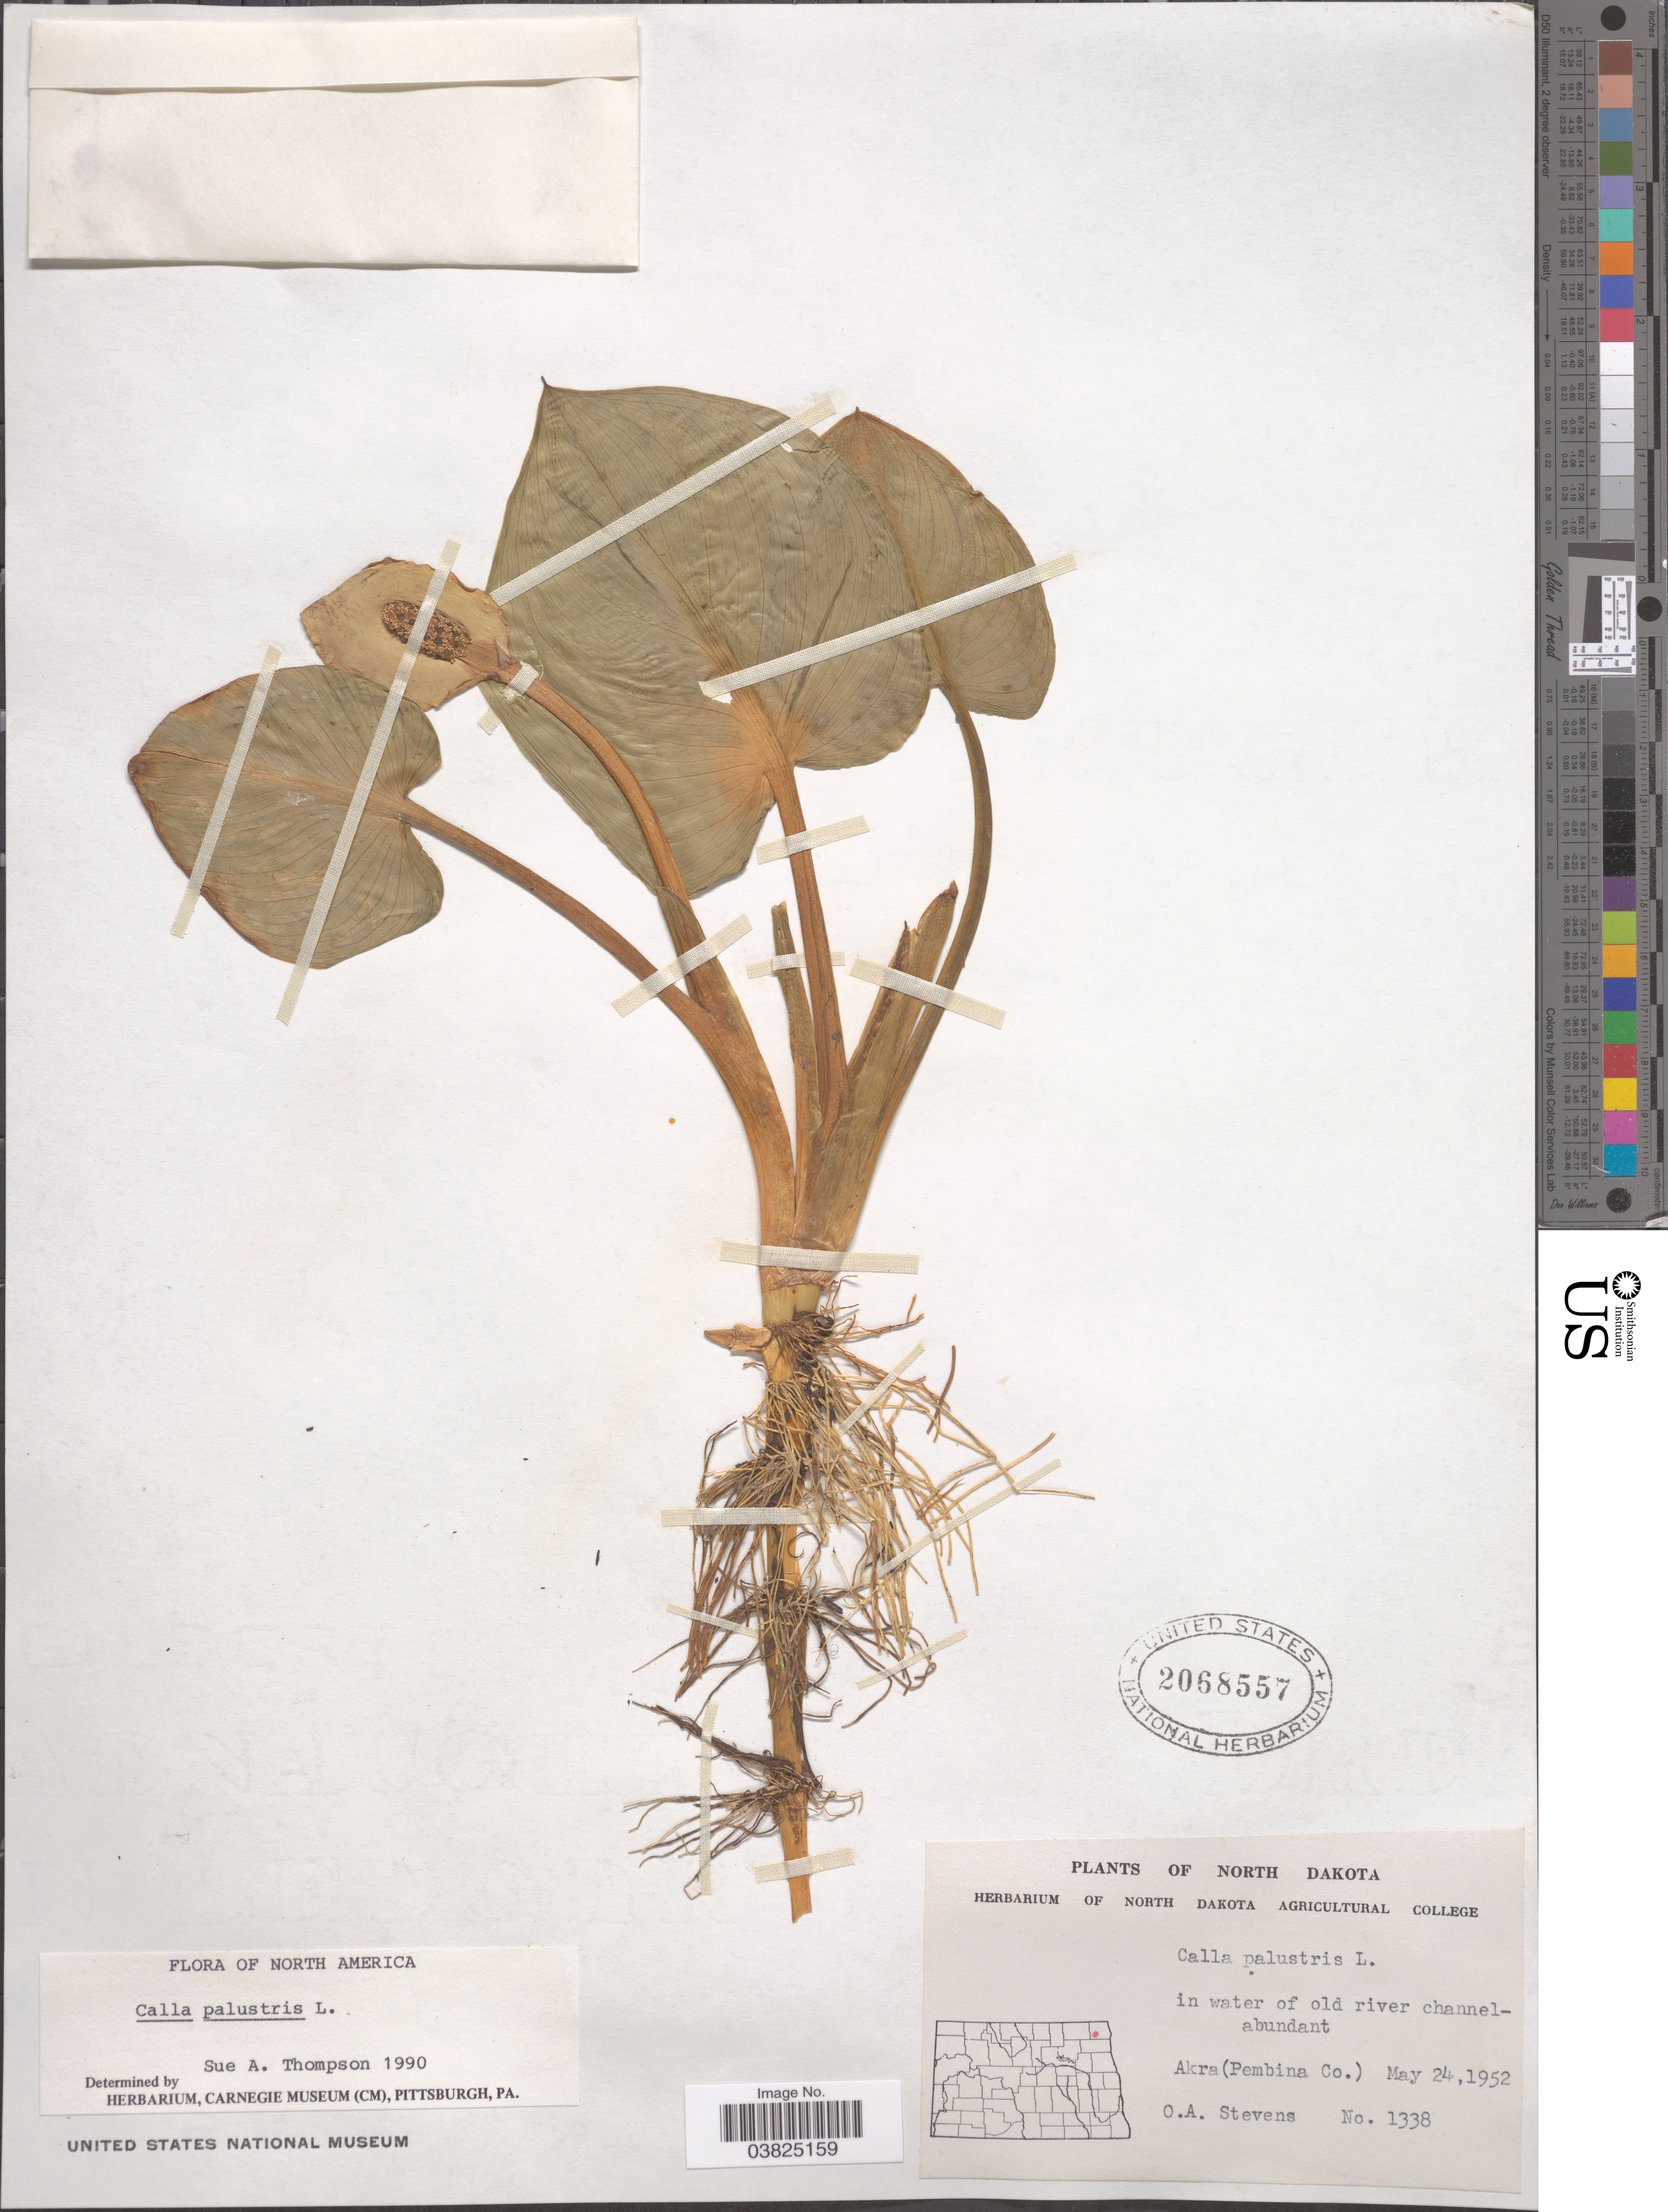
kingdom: Plantae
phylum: Tracheophyta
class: Liliopsida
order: Alismatales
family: Araceae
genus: Calla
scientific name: Calla palustris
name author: L.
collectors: O. A. Stevens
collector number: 1338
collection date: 1952-05-24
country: United States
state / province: North Dakota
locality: In water of old river channel. Akra (Pembina Co.).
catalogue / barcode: US 2068557